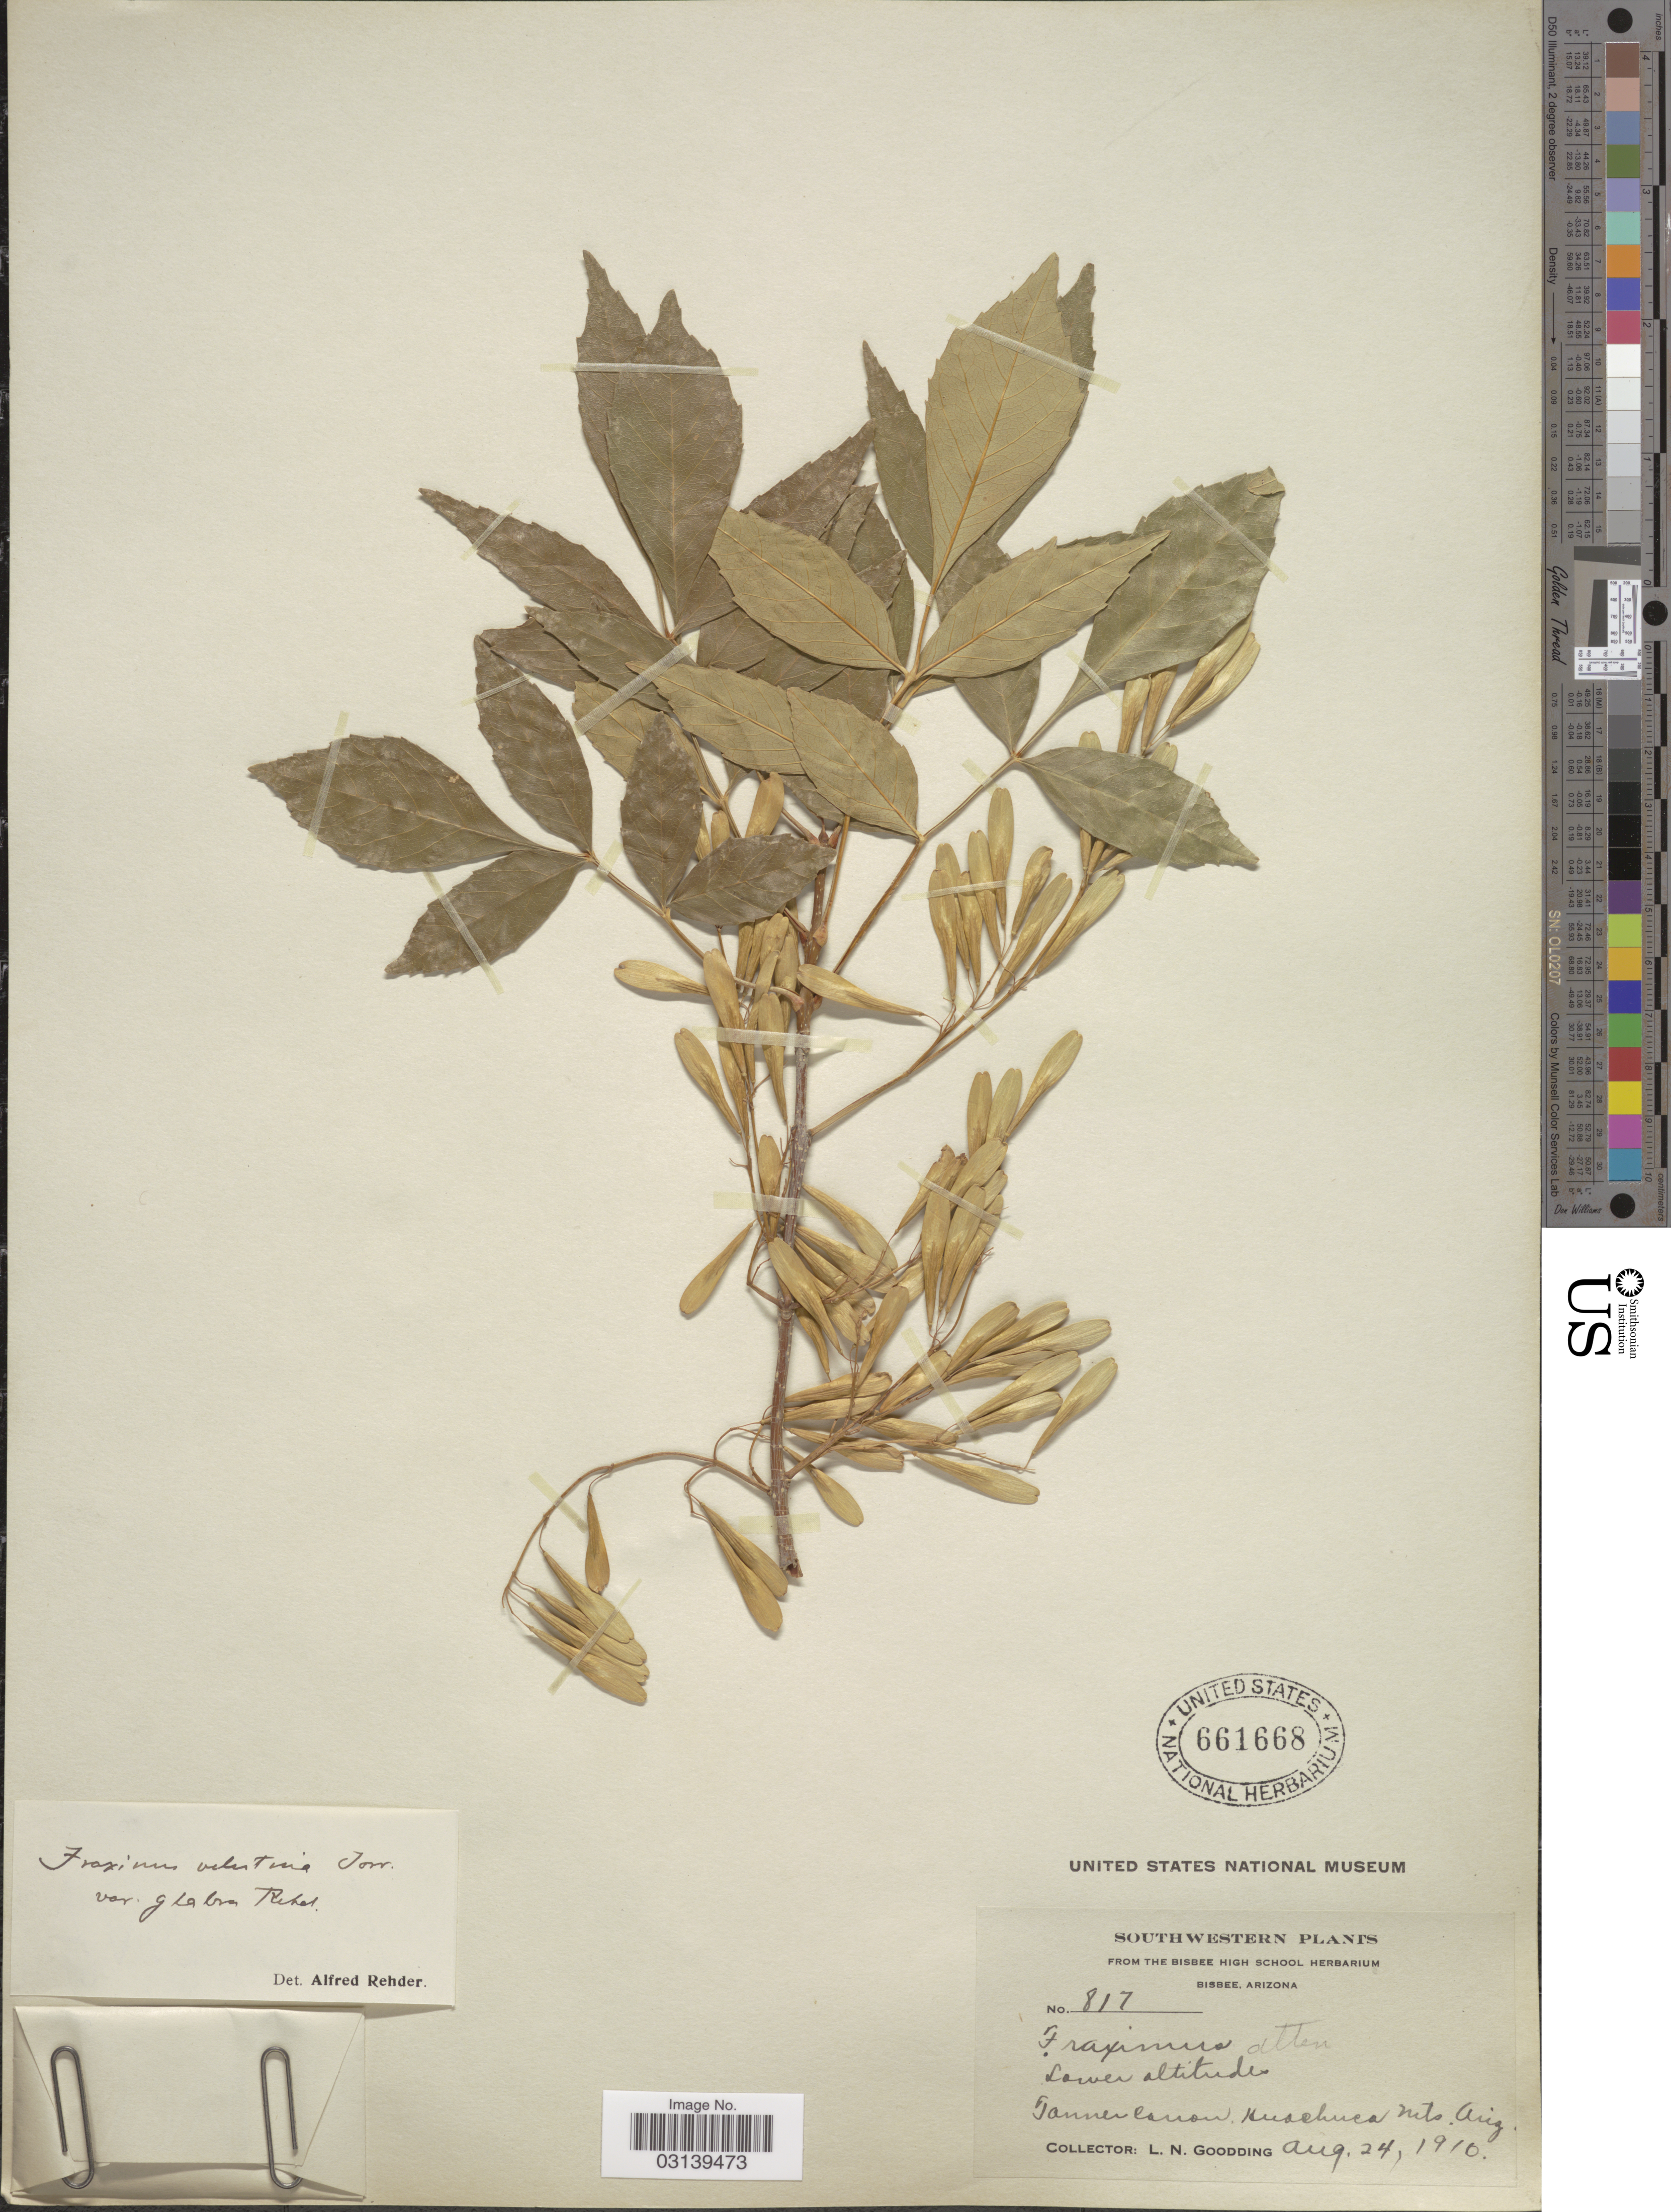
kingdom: Plantae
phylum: Tracheophyta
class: Magnoliopsida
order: Lamiales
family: Oleaceae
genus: Fraxinus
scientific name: Fraxinus velutina var. glabra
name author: Rehder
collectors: L. N. Goodding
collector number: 817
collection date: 1910-08-24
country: United States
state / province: Arizona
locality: Southwestern, Tanner Canon. Huachuca Mts.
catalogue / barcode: US 661668